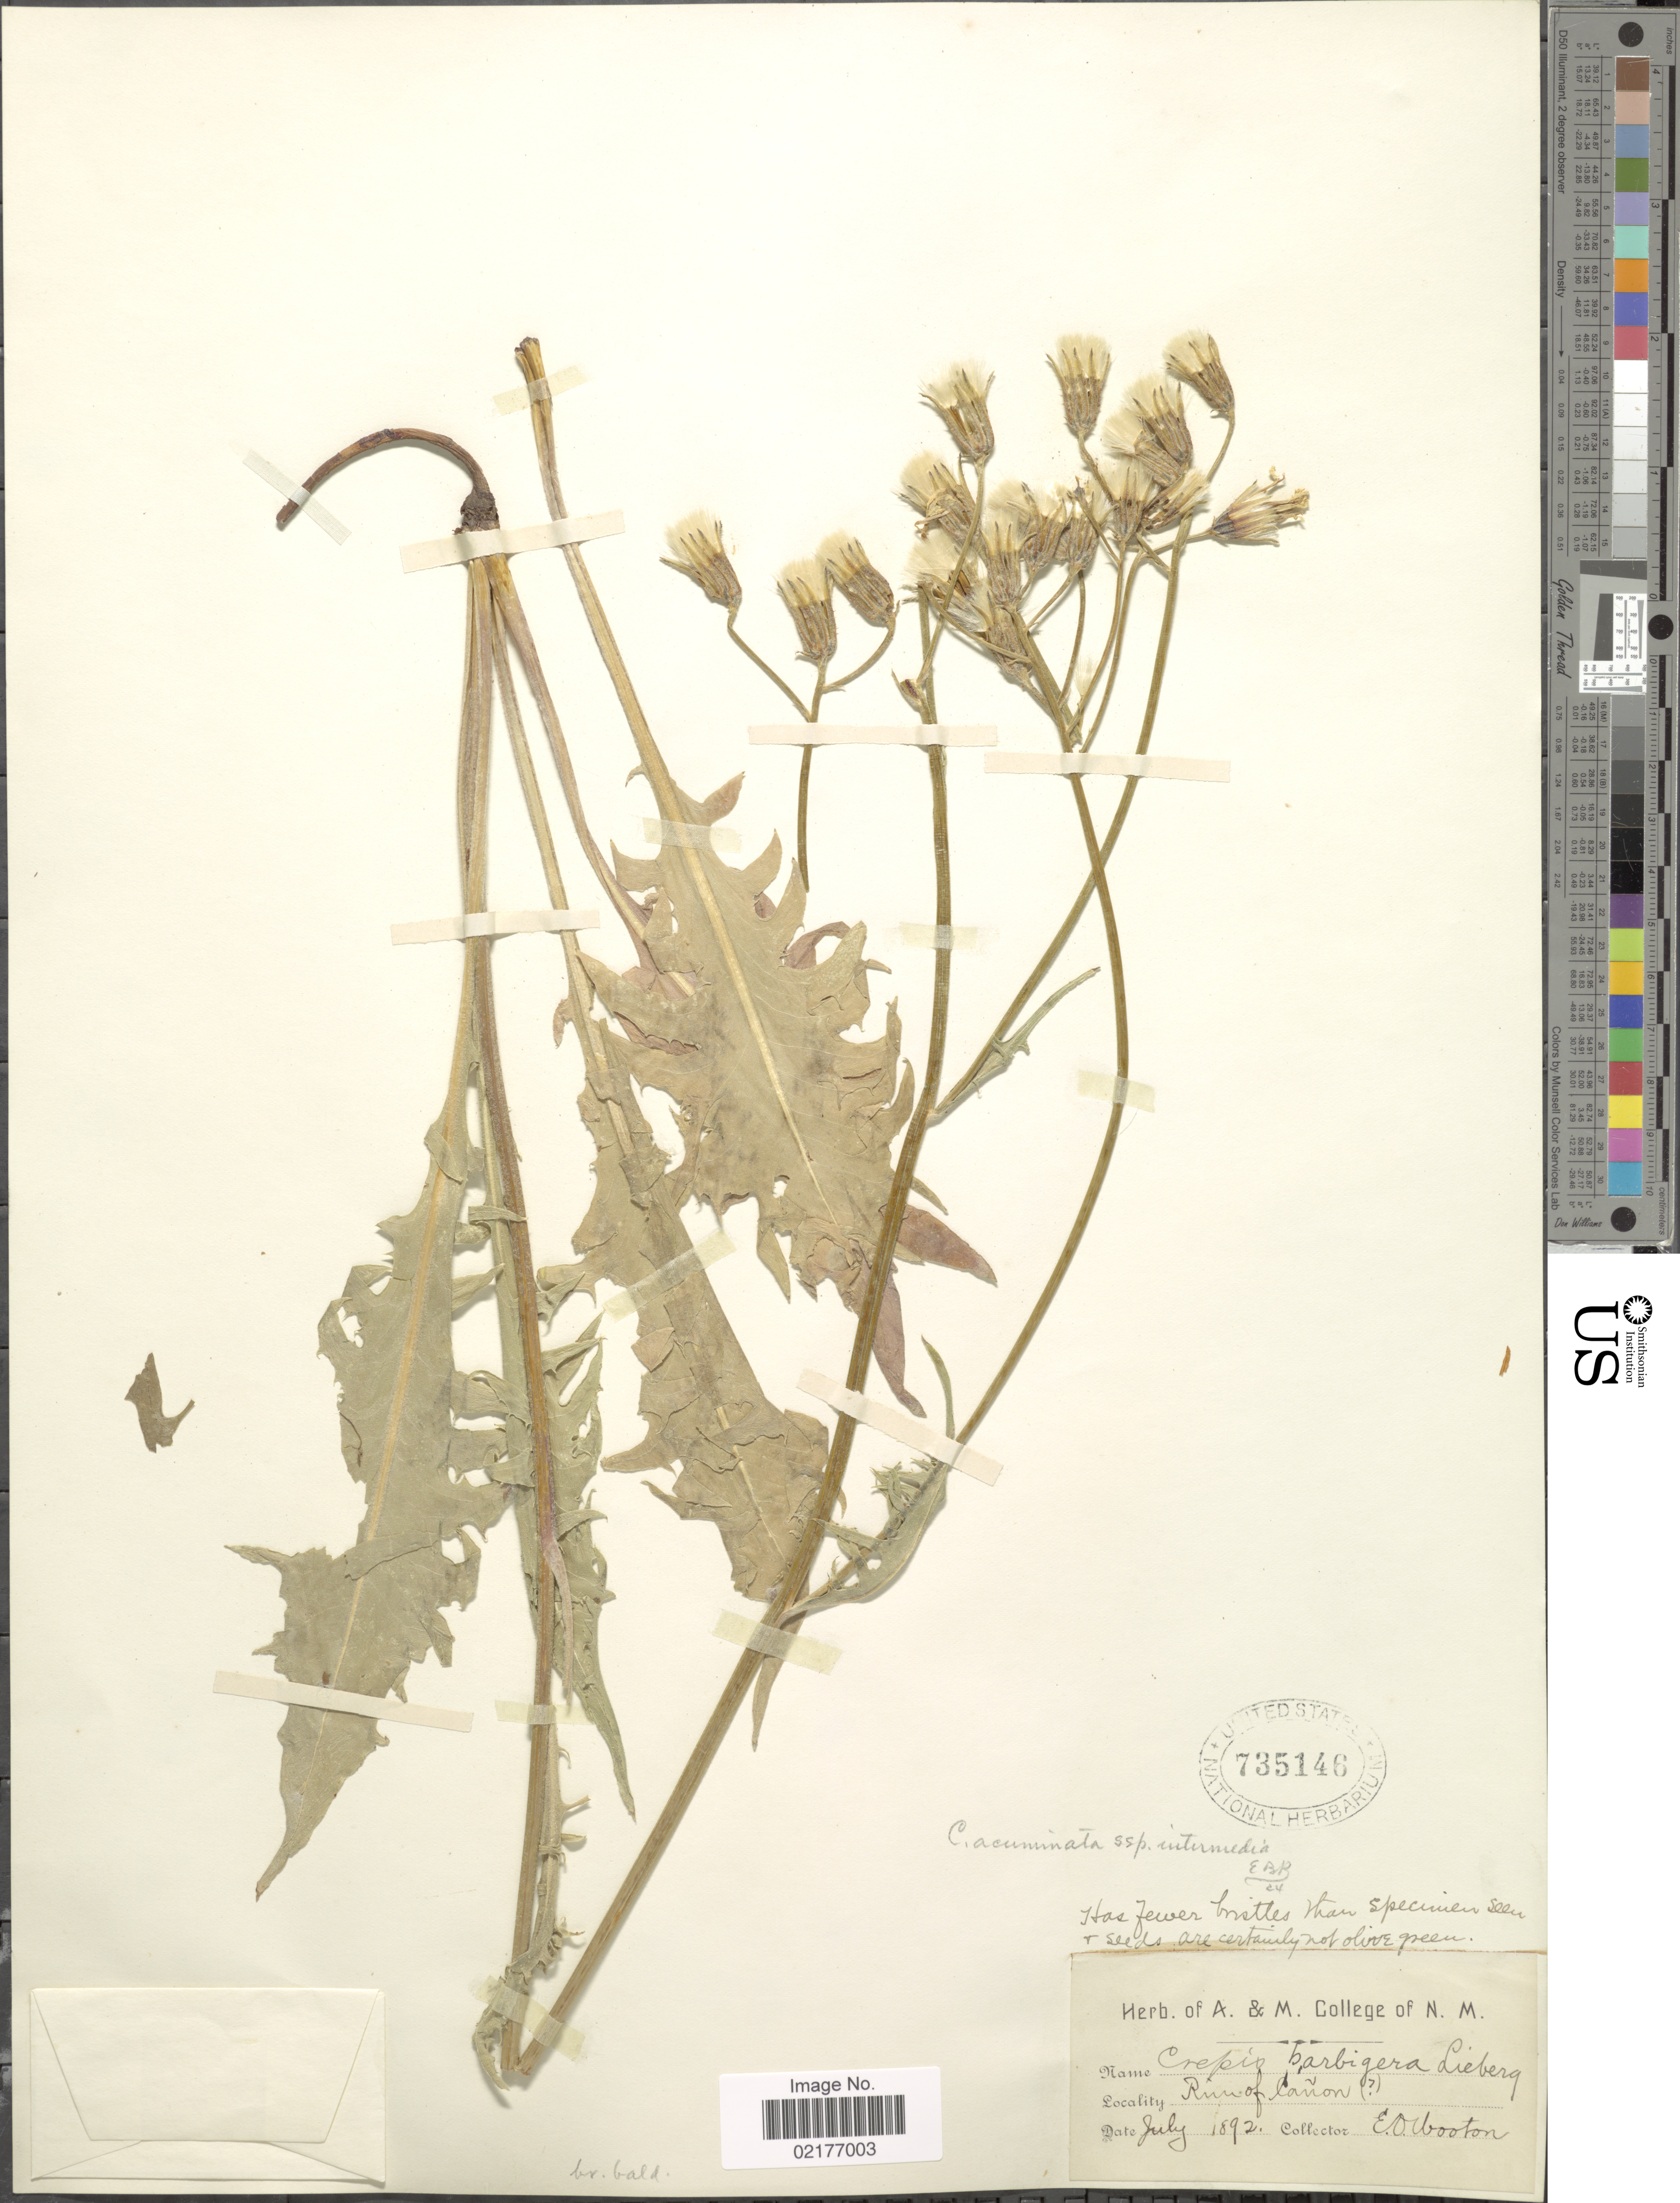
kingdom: Plantae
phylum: Tracheophyta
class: Magnoliopsida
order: Asterales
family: Asteraceae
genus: Crepis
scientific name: Crepis intermedia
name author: A. Gray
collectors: E. O. Wooton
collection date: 1892-07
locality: Rinn of Canon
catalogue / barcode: US 735146